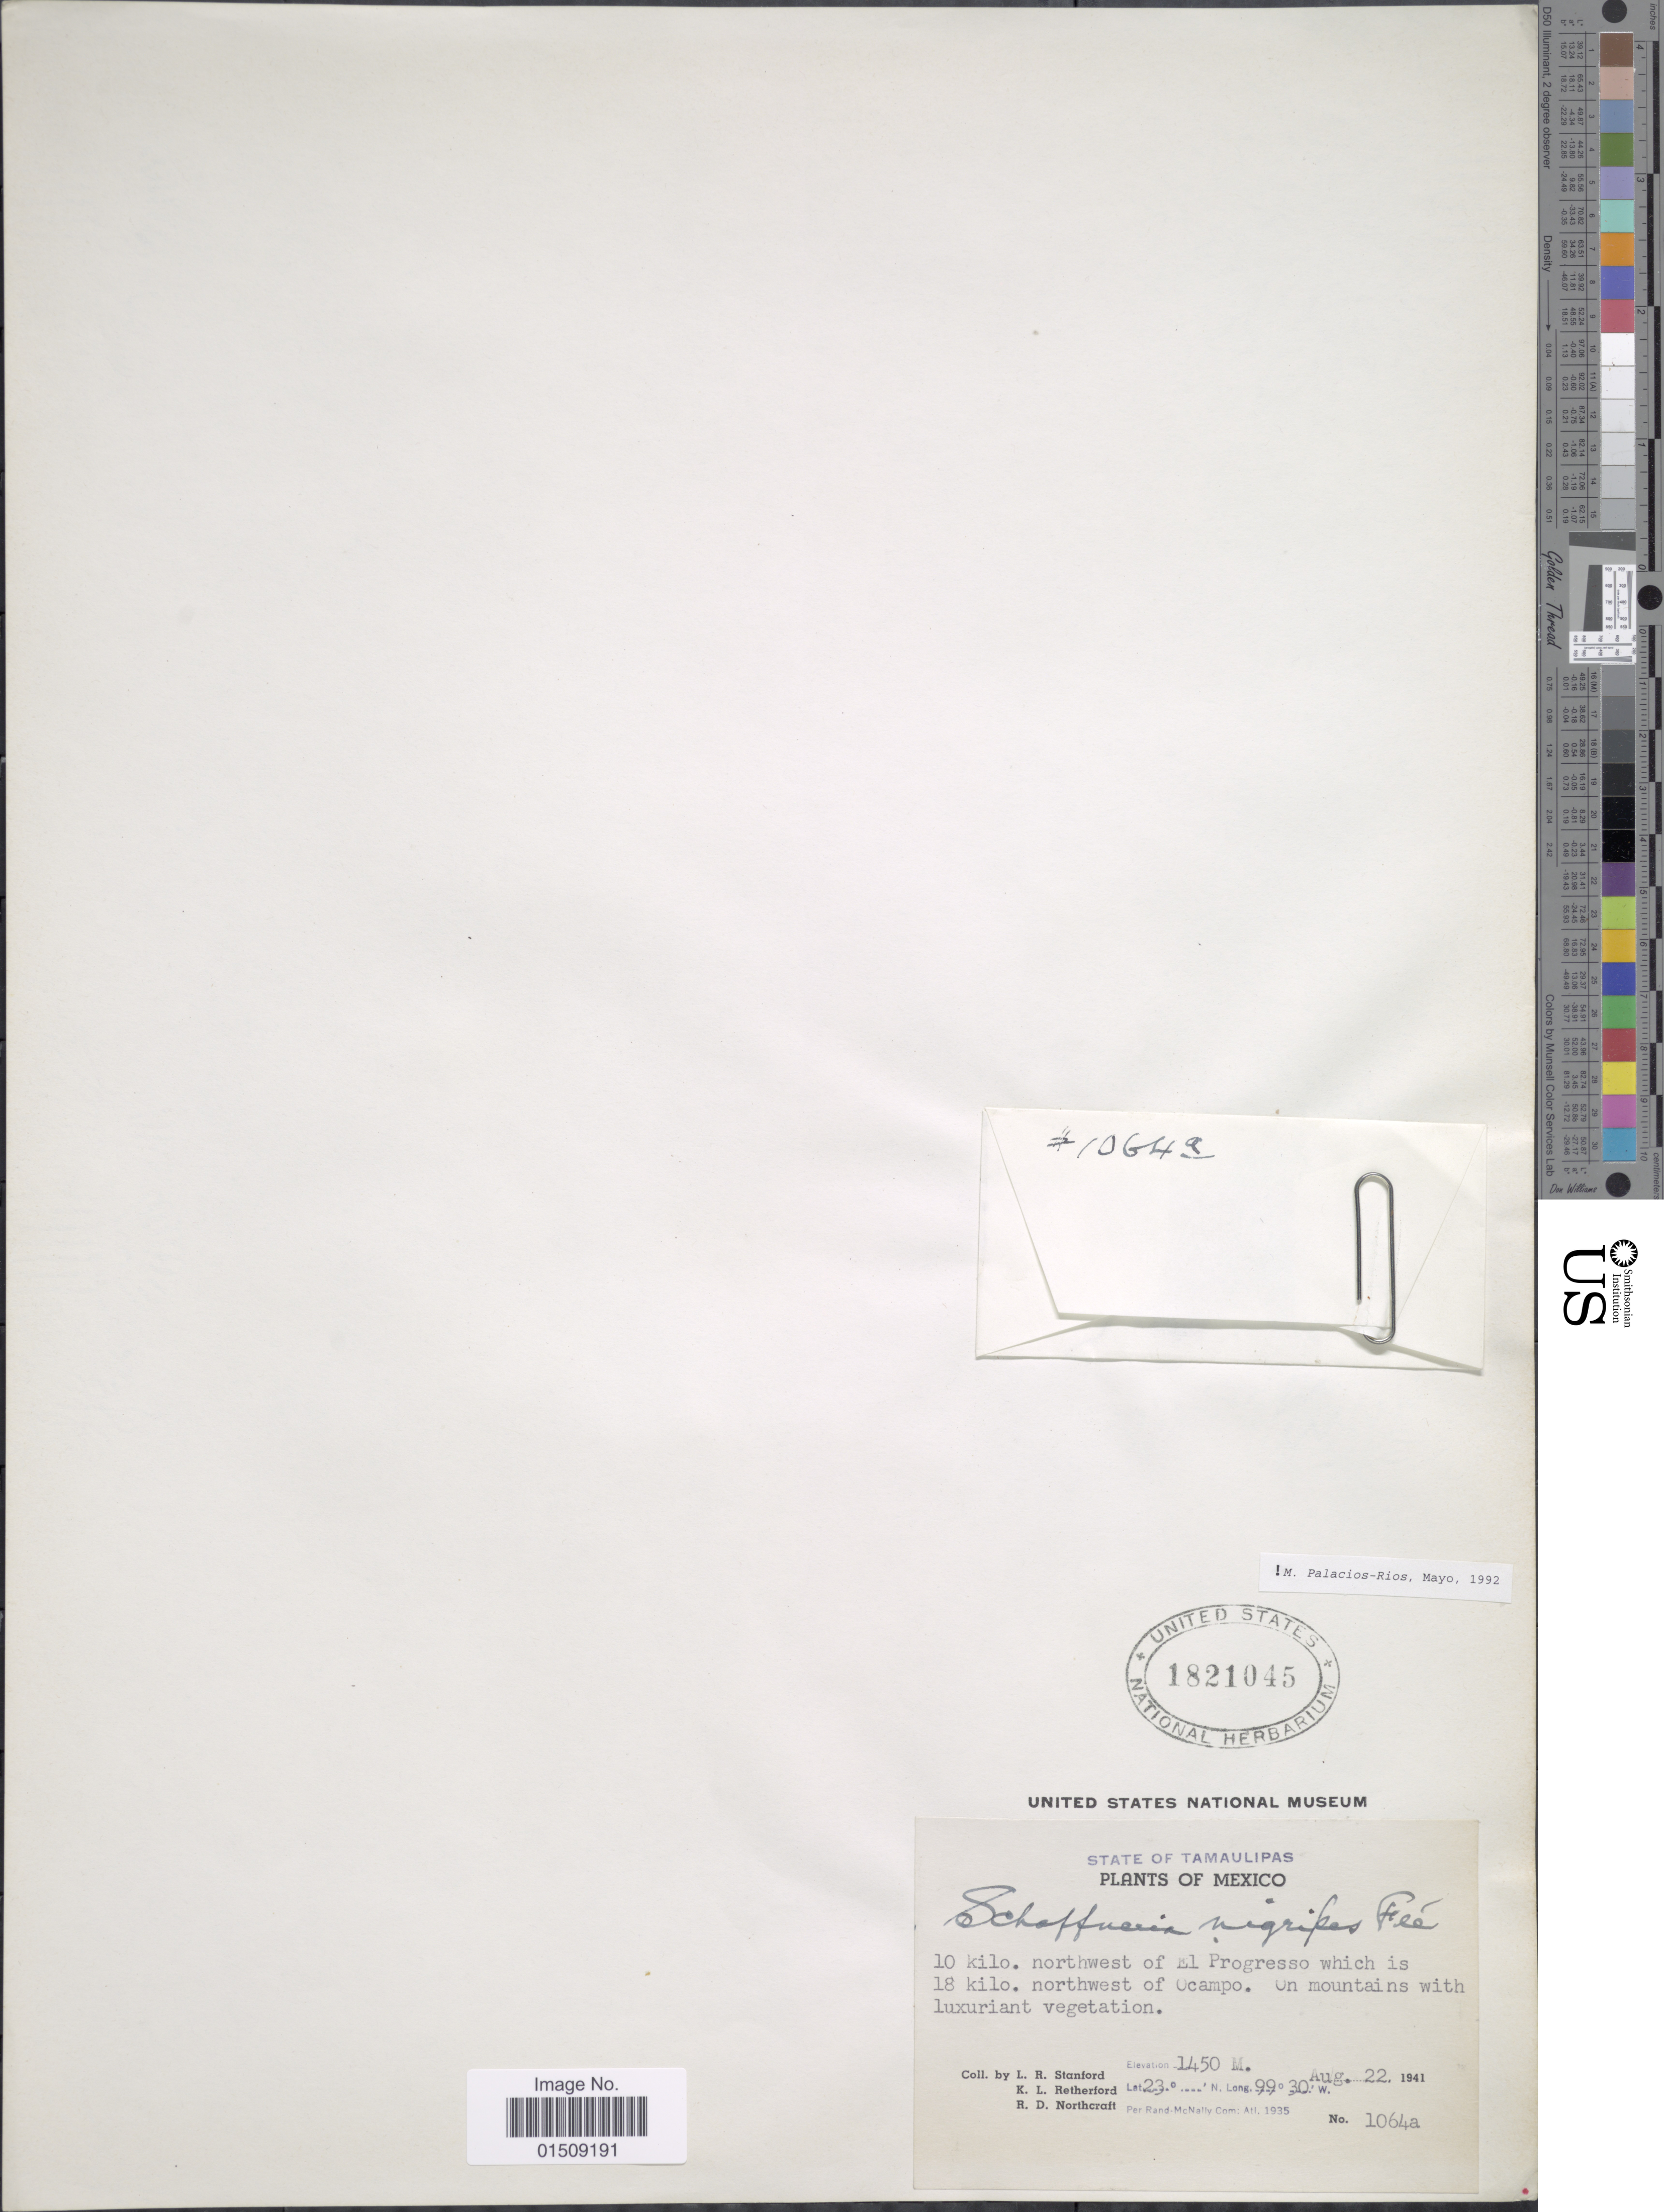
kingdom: Plantae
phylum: Tracheophyta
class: Polypodiopsida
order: Polypodiales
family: Aspleniaceae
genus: Asplenium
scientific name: Asplenium nigripes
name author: (Fée) Hook.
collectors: L. R. Stanford, K. Retherford & R. Northcraft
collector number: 1064a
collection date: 1941-08-22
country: Mexico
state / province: Tamaulipas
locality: State of Tamaulipas, Mexico. 10 kilo. northwest of El Progresso which is 19 kilo. northwest of Ocampo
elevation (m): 1450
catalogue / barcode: US 1821045